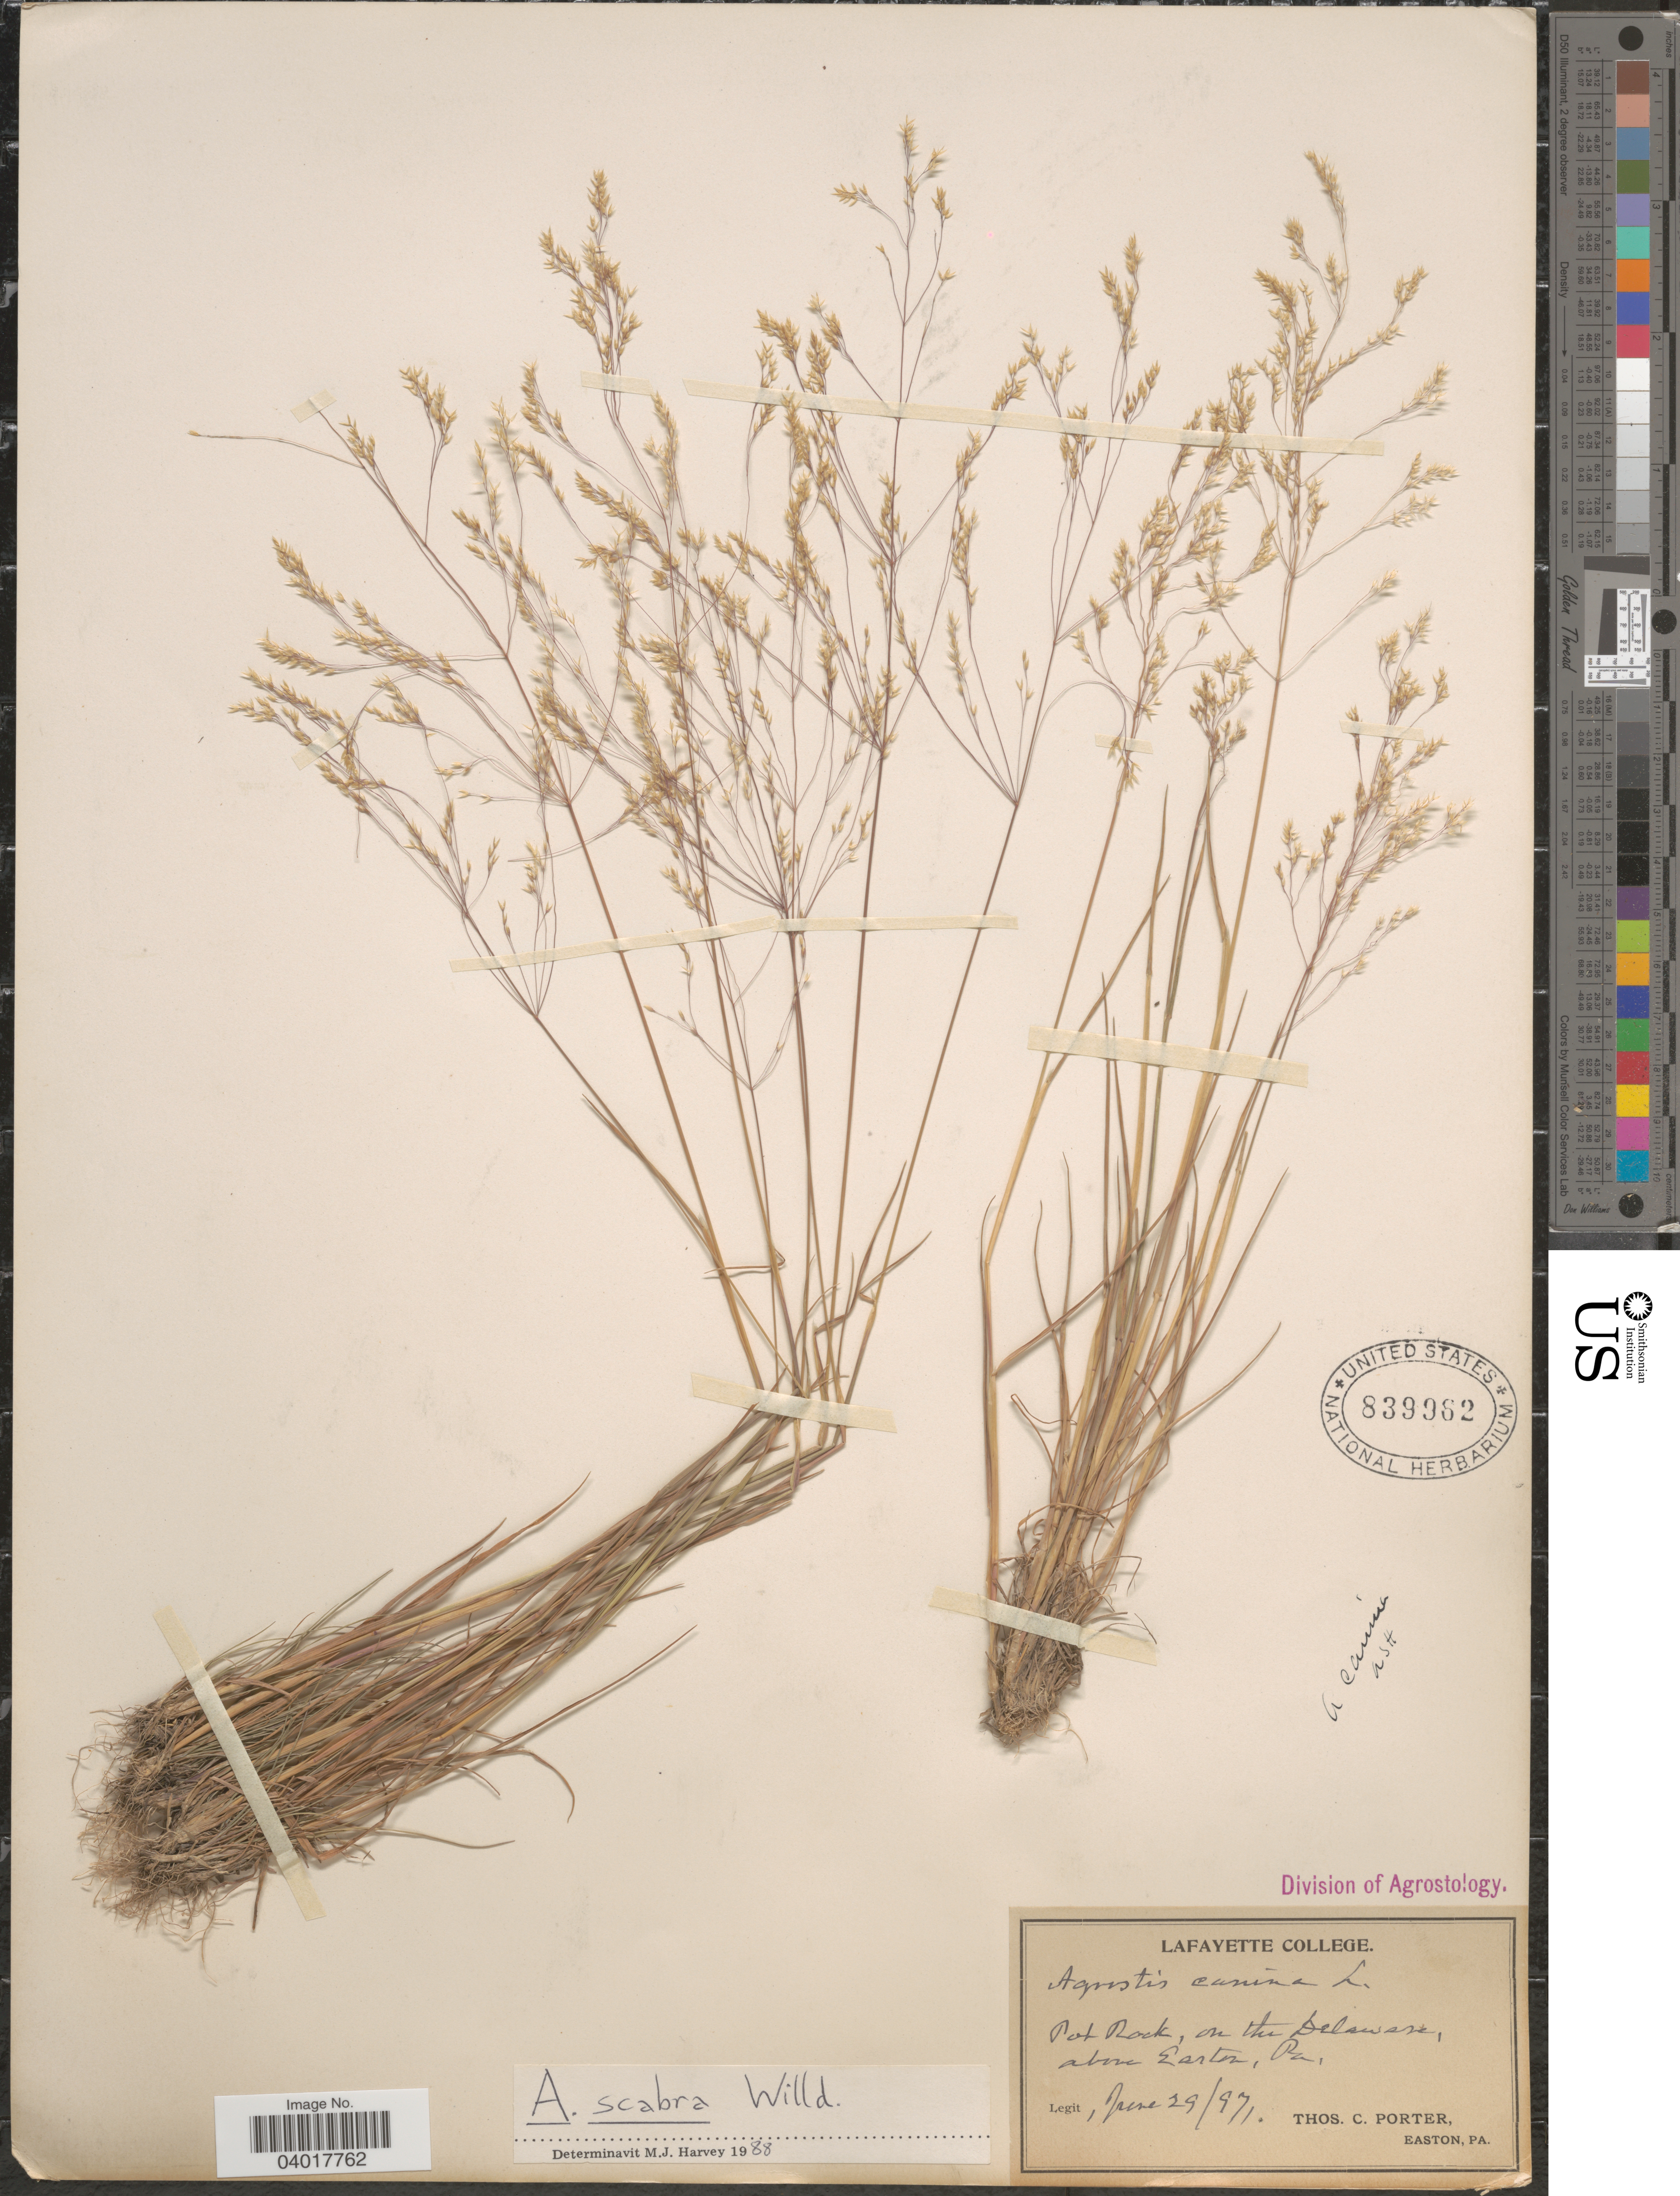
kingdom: Plantae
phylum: Tracheophyta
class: Liliopsida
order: Poales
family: Poaceae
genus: Agrostis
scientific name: Agrostis canina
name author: L.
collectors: T. Porter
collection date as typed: Transcribed d/m/y: 29/7/97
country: United States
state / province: Pennsylvania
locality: Pot Rock, on the Delaware, above Easton.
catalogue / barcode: US 839962